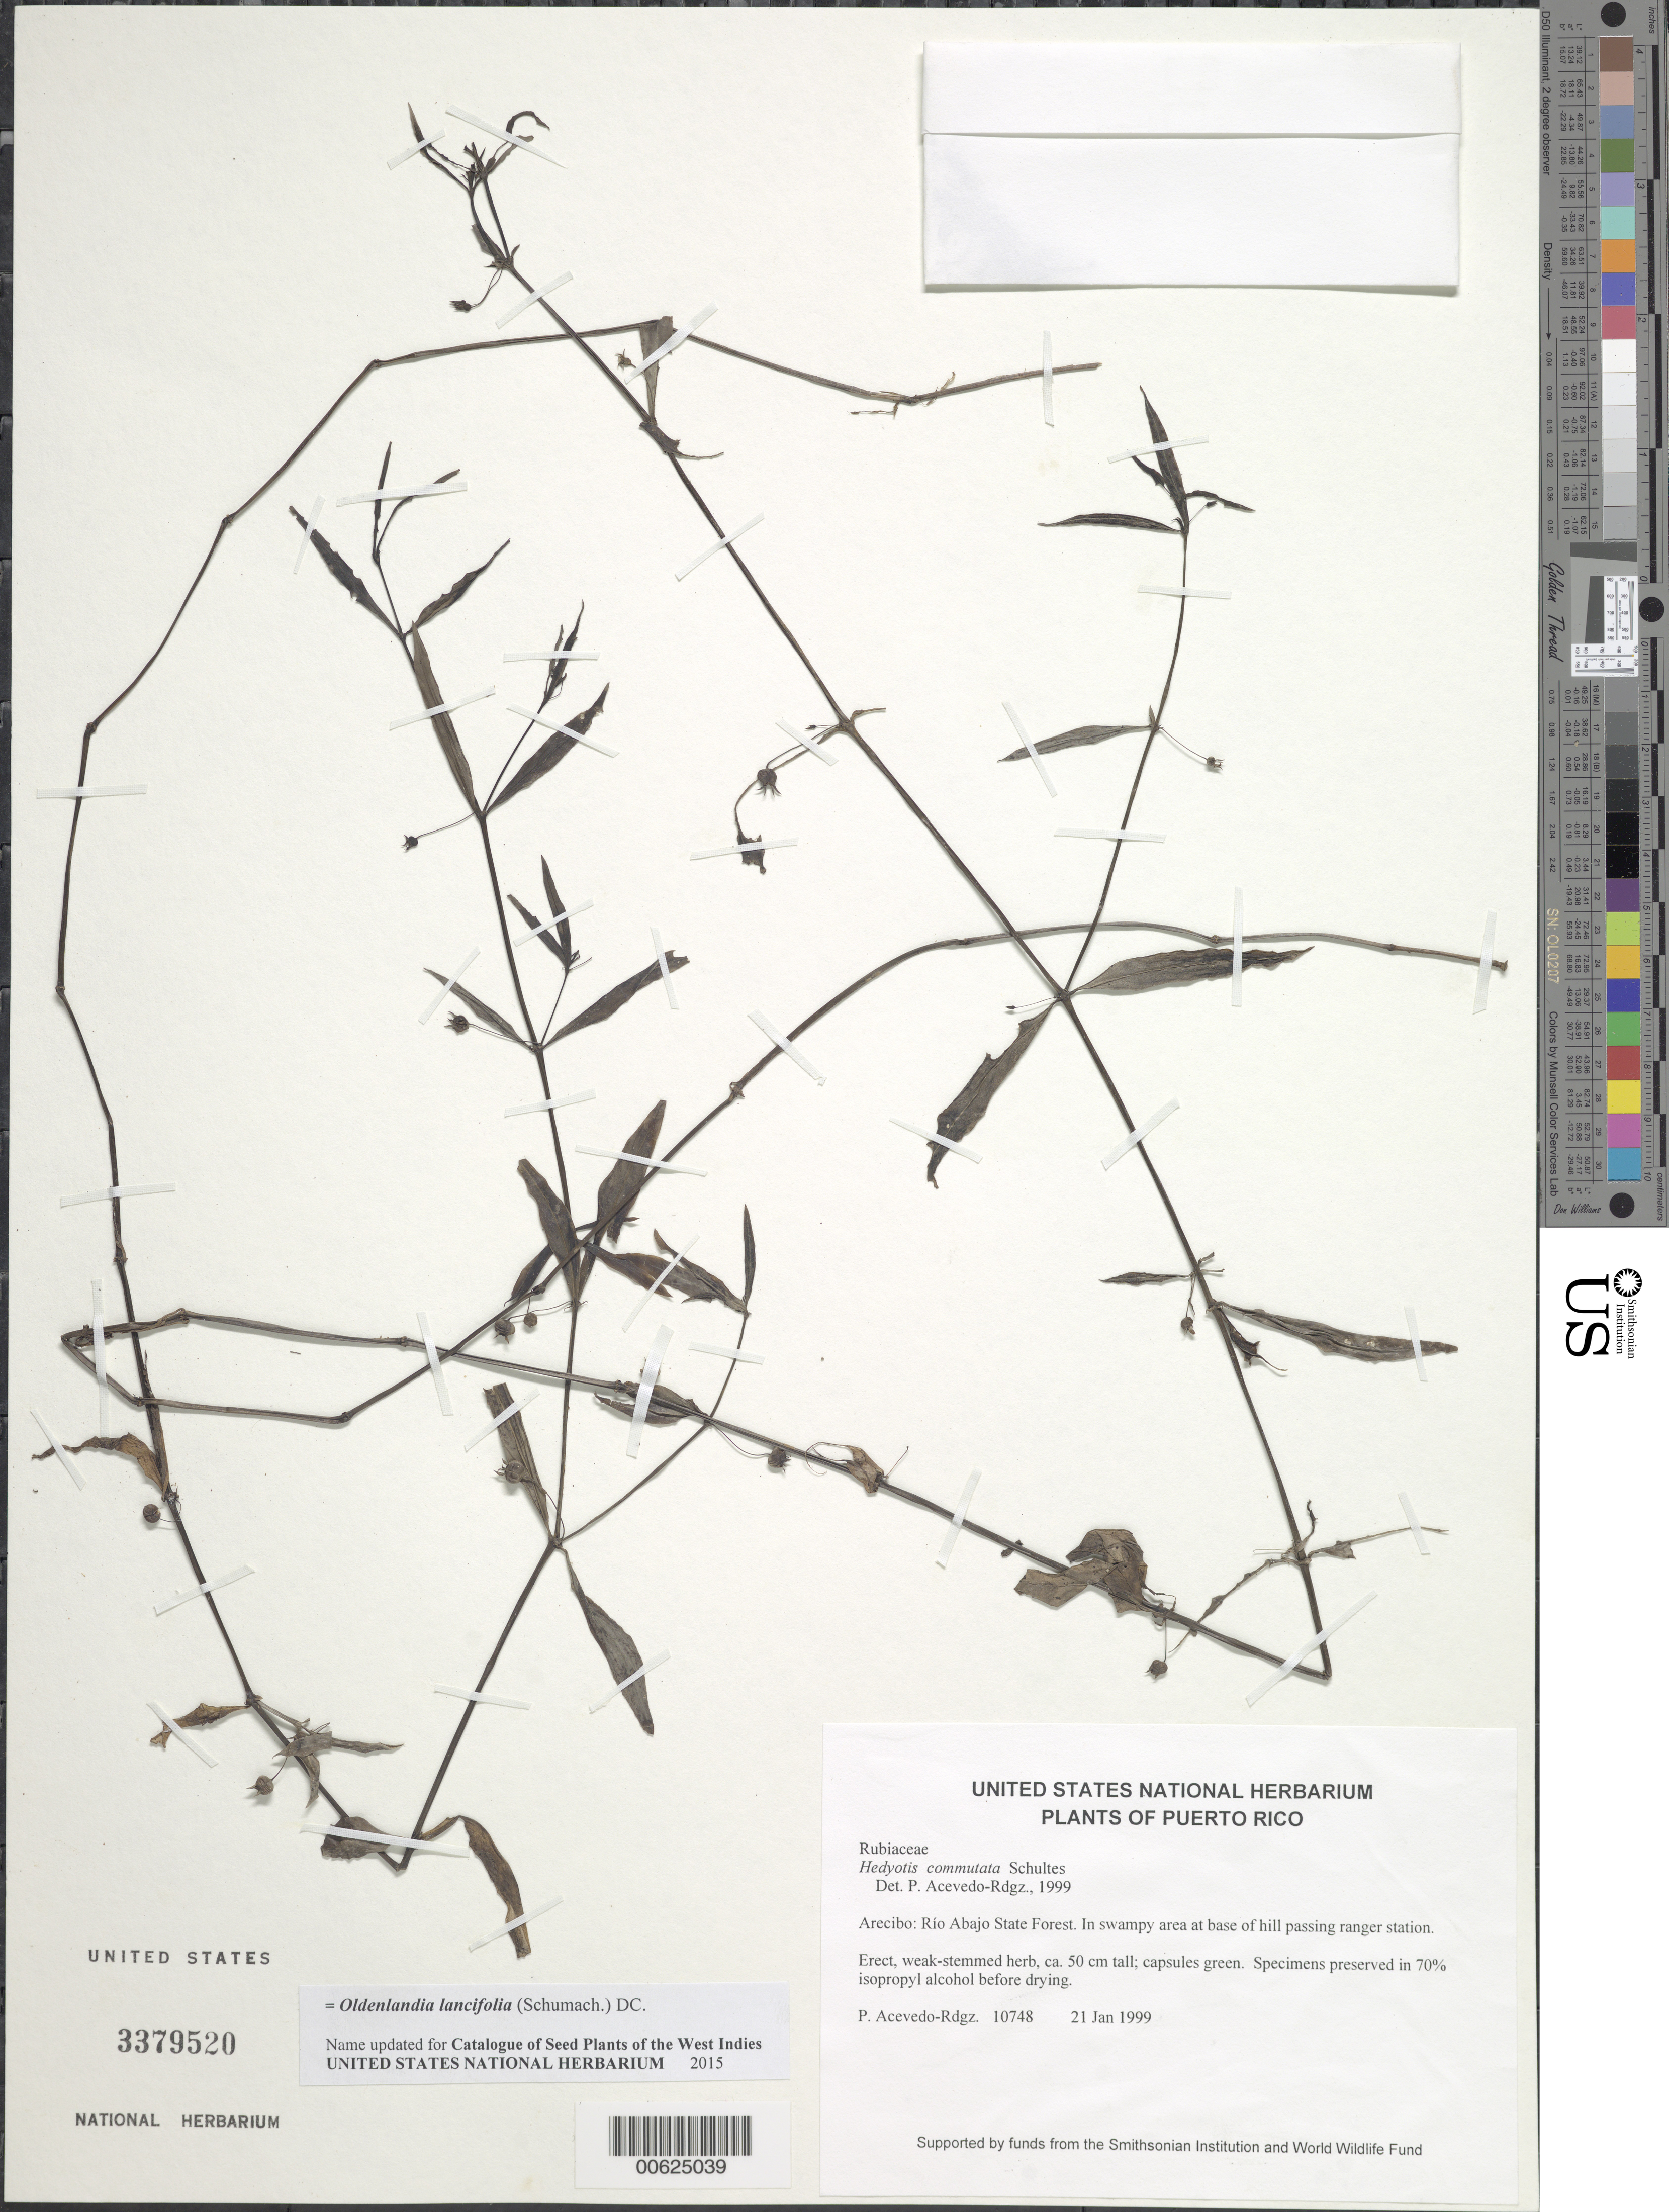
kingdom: Plantae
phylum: Tracheophyta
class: Magnoliopsida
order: Gentianales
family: Rubiaceae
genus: Hedyotis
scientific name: Hedyotis commutata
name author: Schult.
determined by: Acevedo-Rodríguez, P., (BOT), Smithsonian Institution - National Museum of Natural History (UNITED STATES)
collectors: P. Acevedo-Rodr.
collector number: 10748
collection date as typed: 21 Jan 1999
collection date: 1999-01-21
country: Puerto Rico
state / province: Arecibo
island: Puerto Rico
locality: Arecibo; Río Abajo State Forest.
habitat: In swampy area at base of hill passing ranger station.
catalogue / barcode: US 3379520